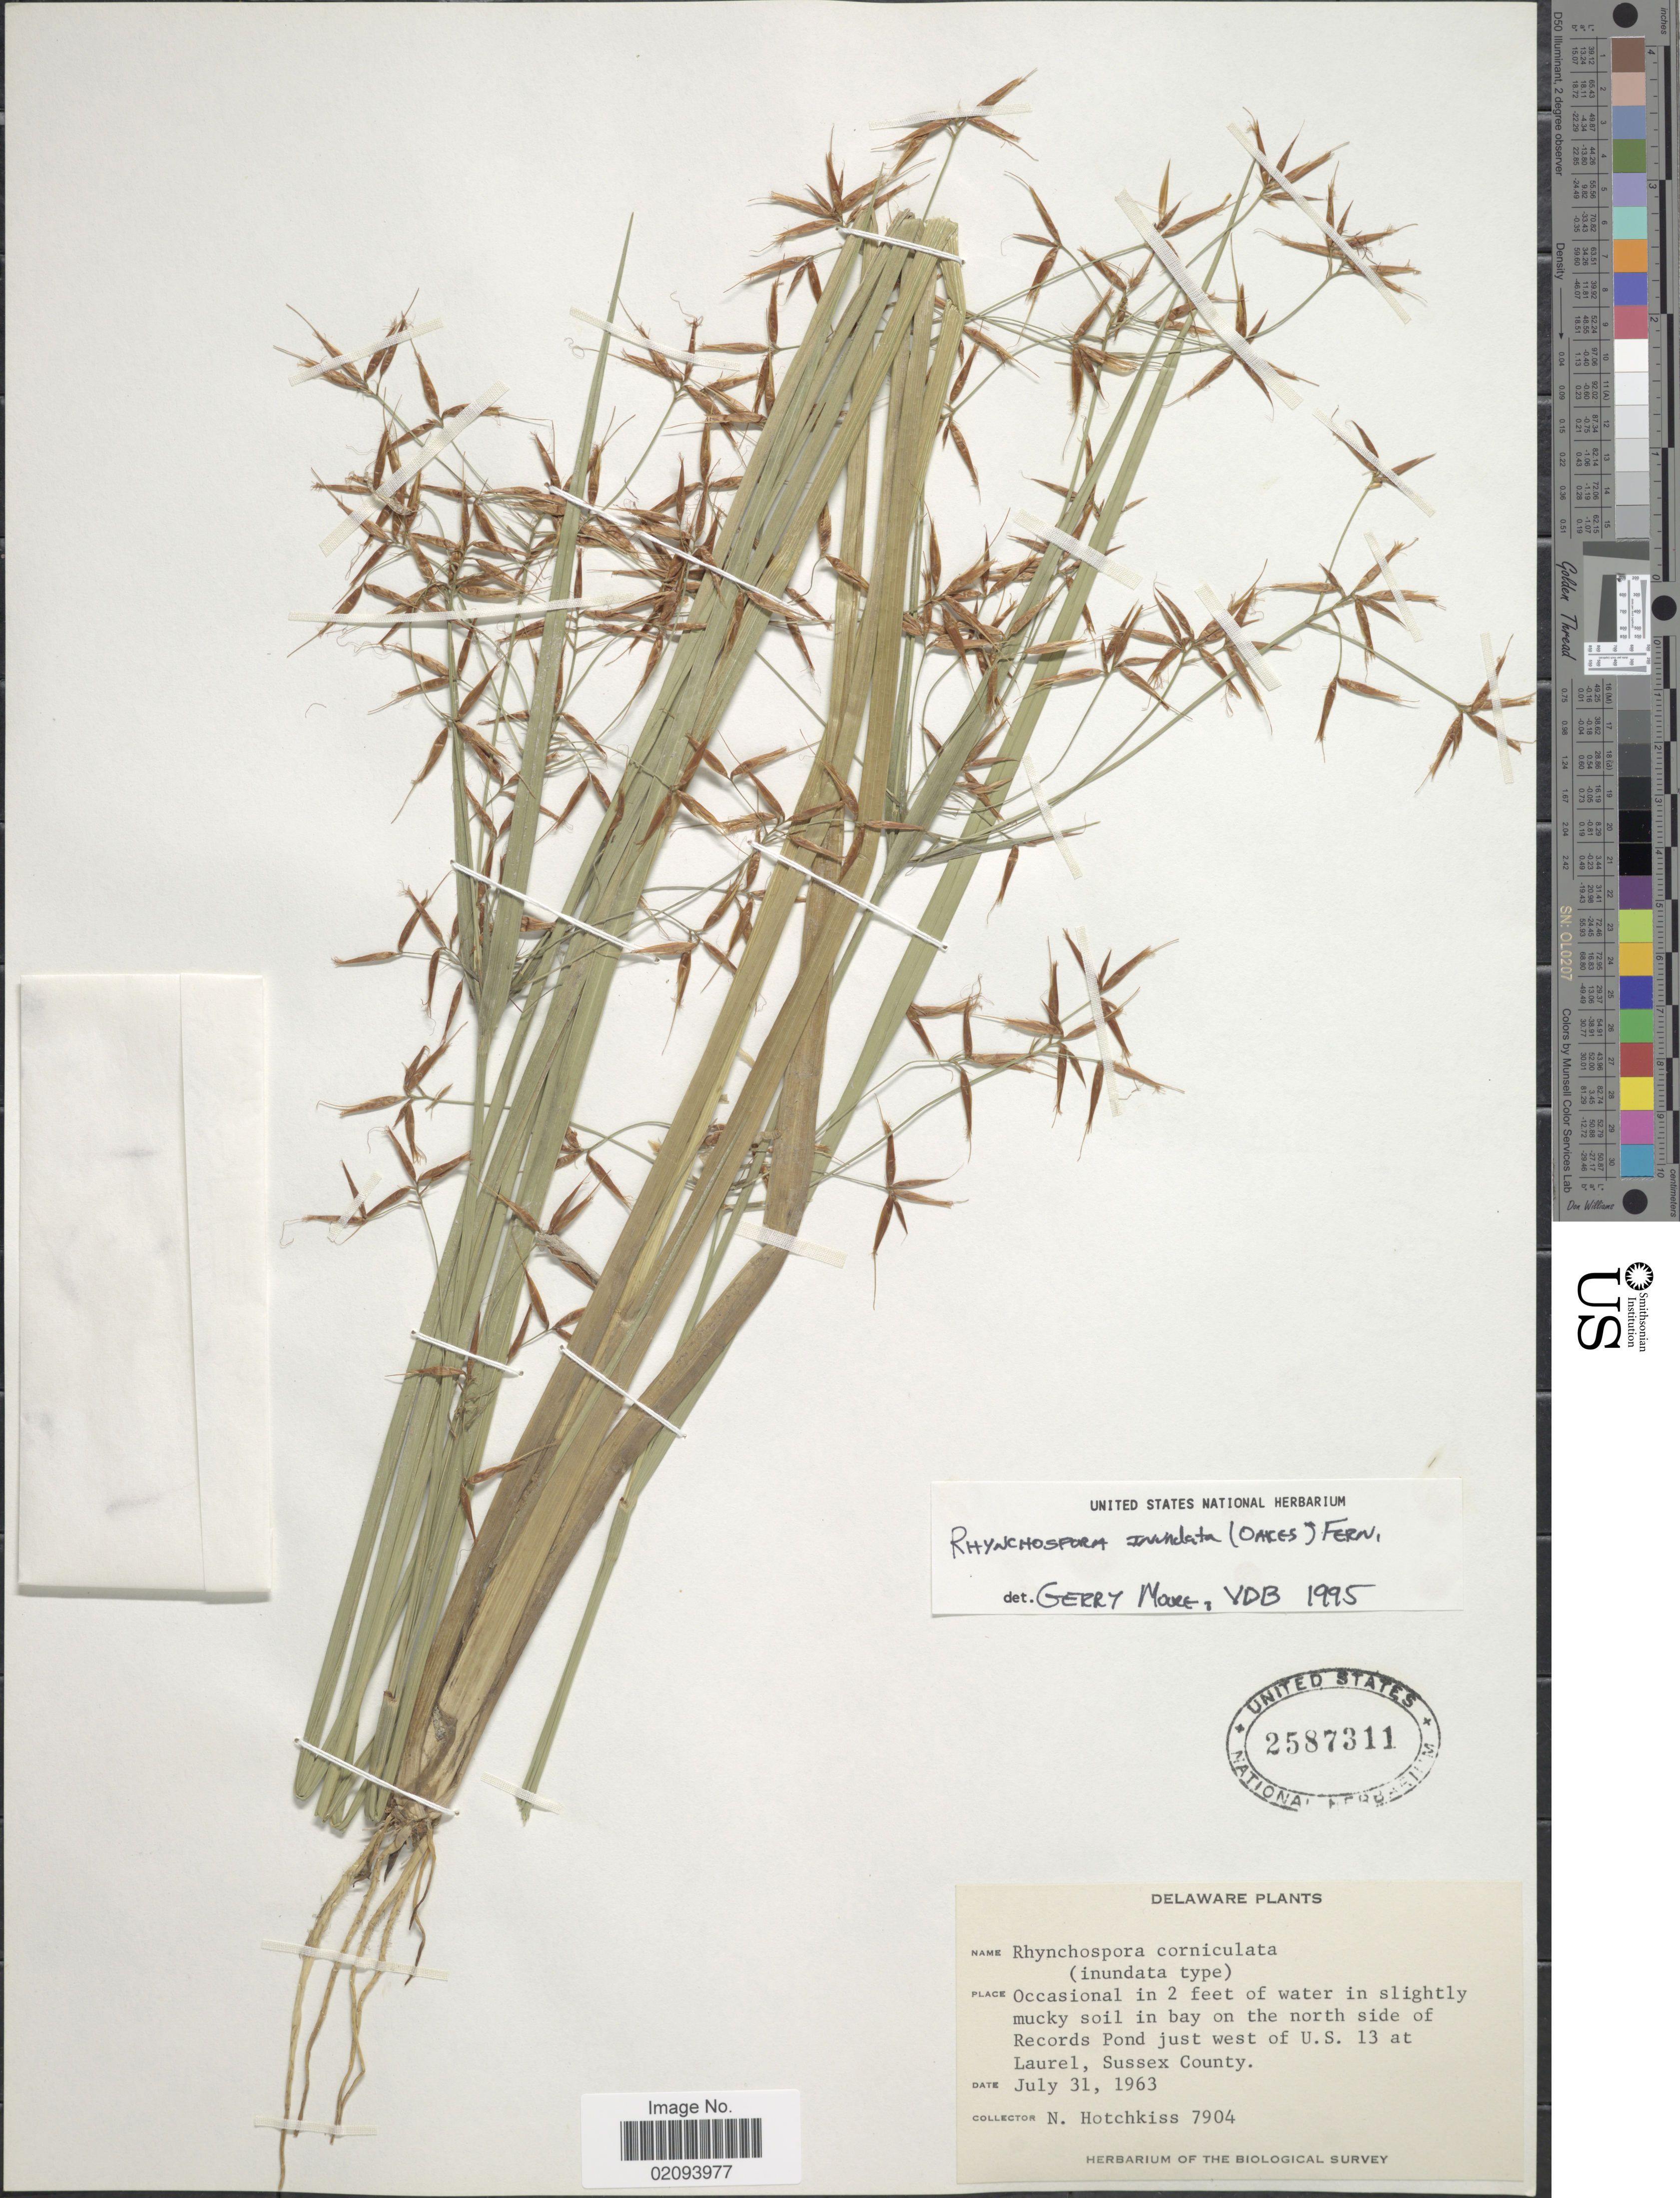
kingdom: Plantae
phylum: Tracheophyta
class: Liliopsida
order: Poales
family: Cyperaceae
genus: Rhynchospora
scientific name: Rhynchospora inundata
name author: (Oakes) Fernald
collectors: N. Hotchkiss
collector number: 7904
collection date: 1963-07-31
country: United States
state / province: Delaware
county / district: Sussex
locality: Occasional in 2 feet of water in slightly mucky soil in bay on the north side of Records Pond just west of U.S. 13 at Laurel, Sussex County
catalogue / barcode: US 2587311